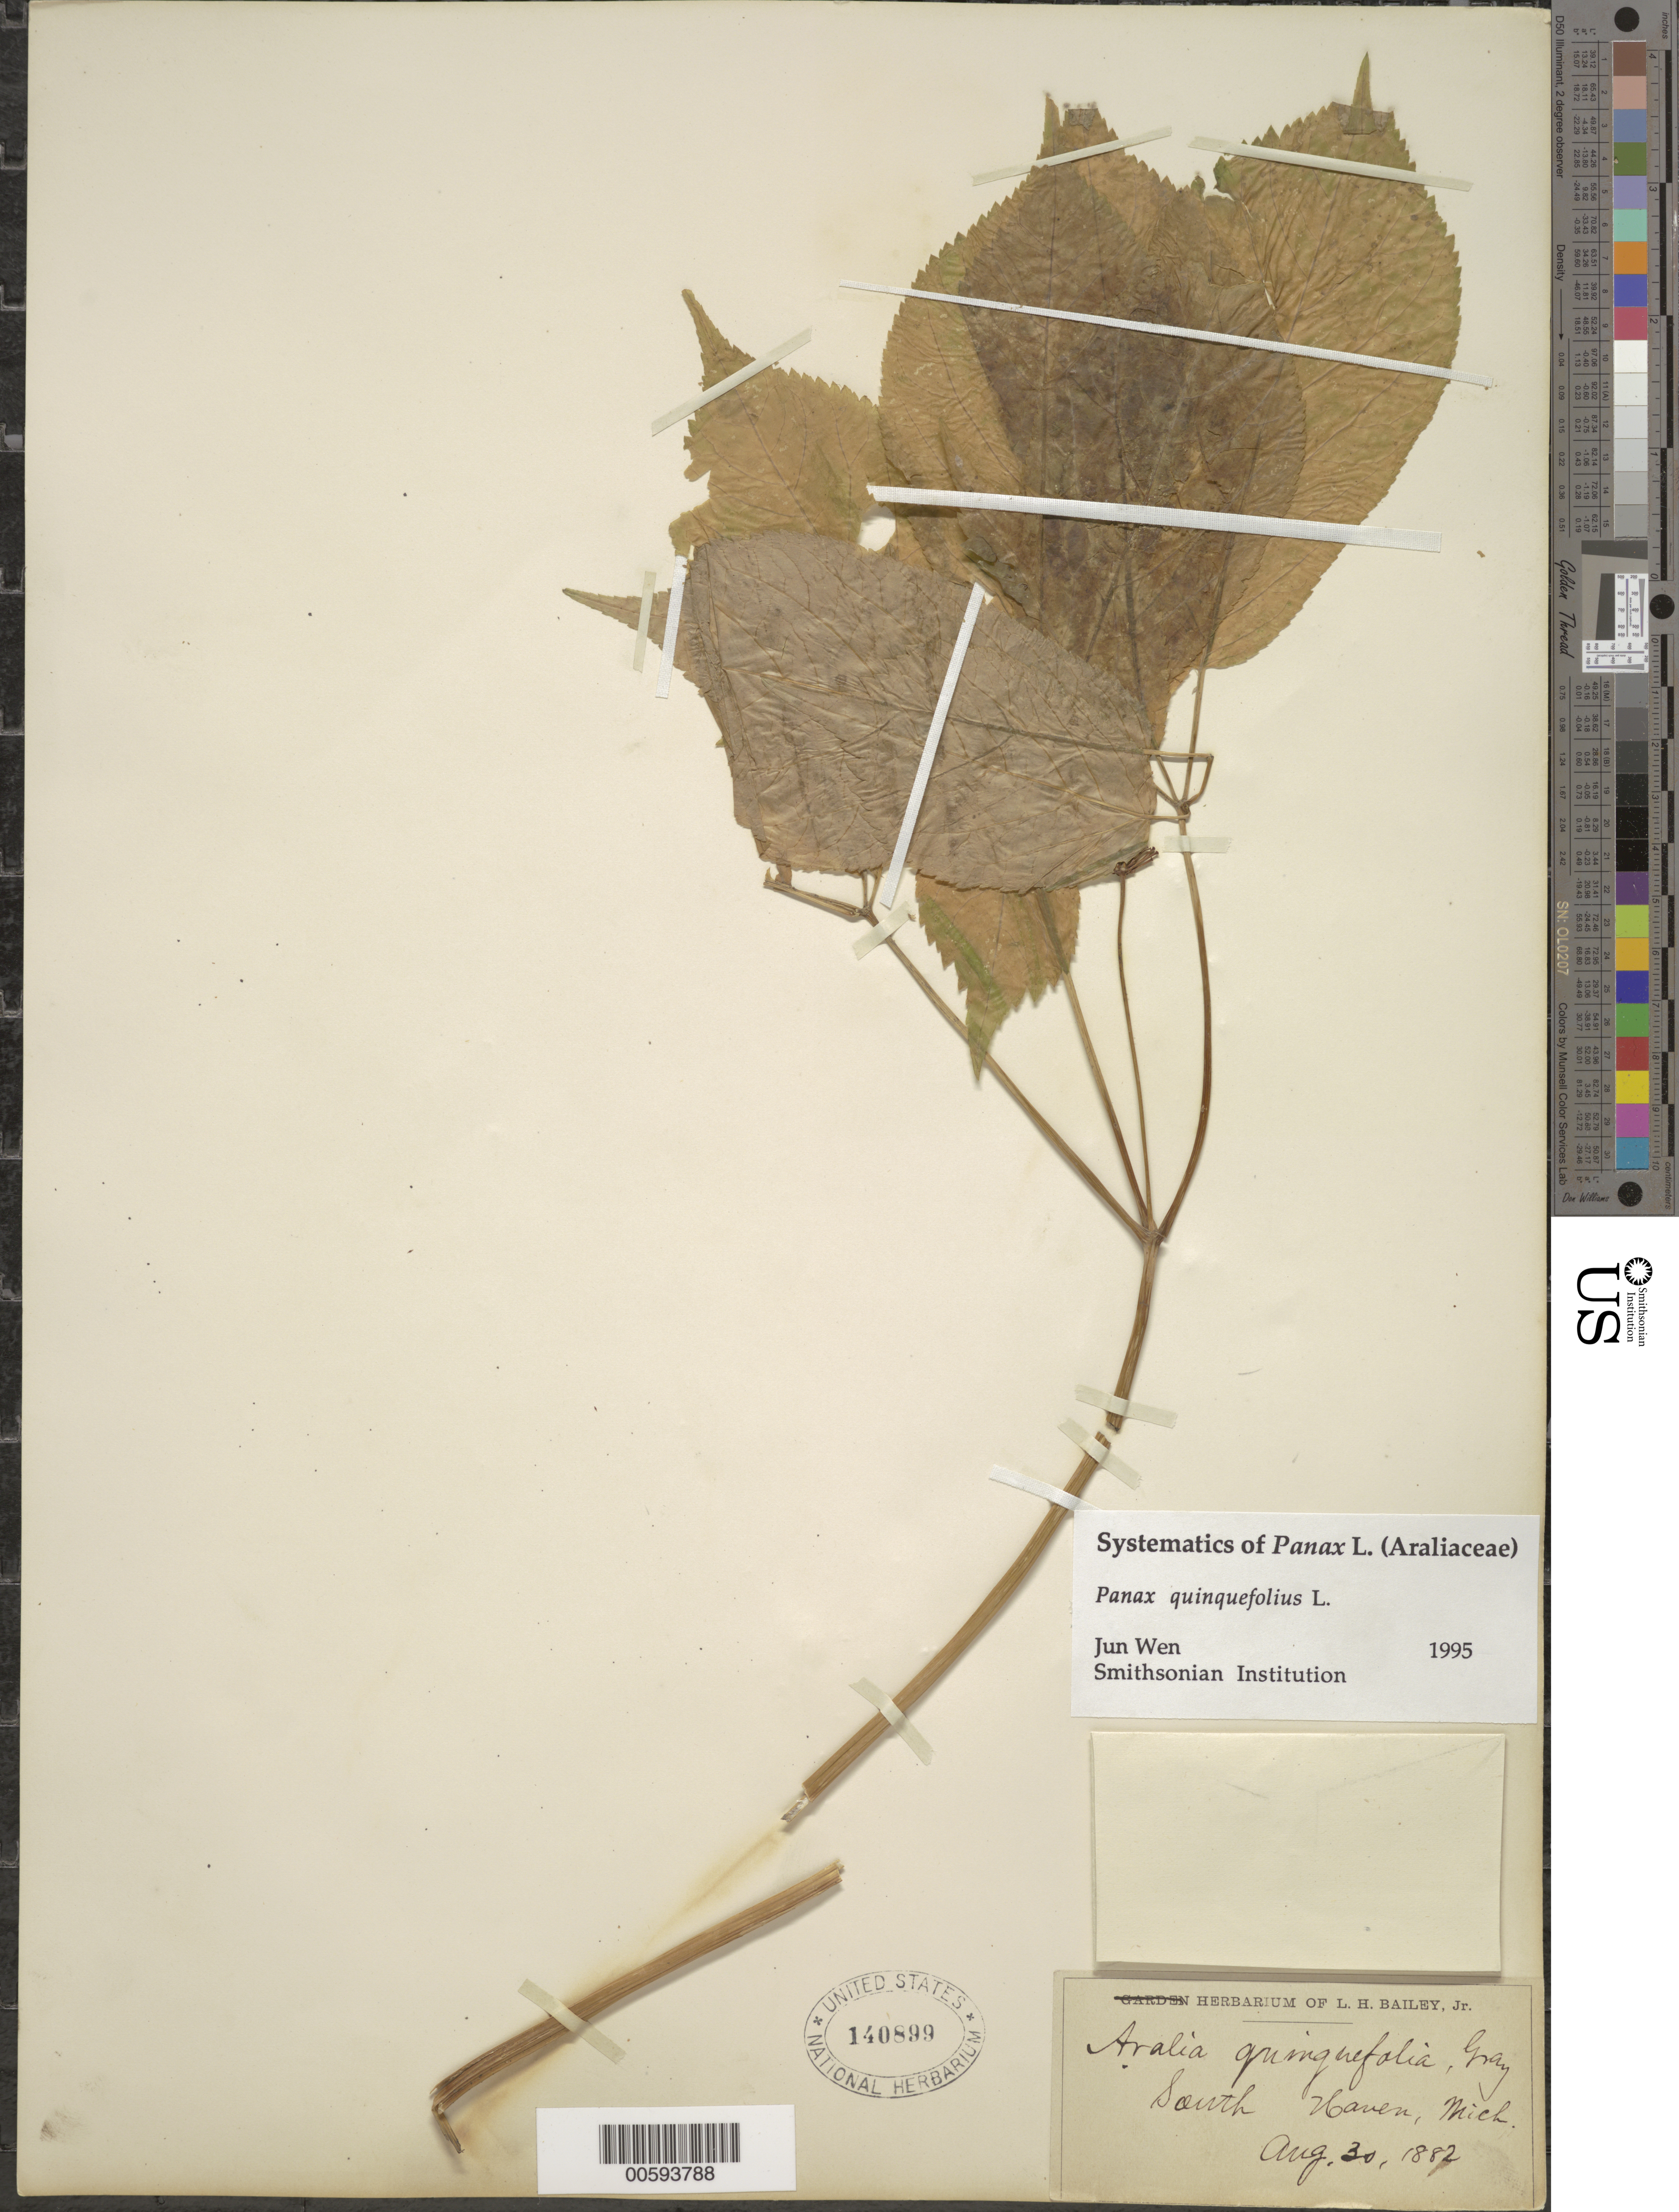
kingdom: Plantae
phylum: Tracheophyta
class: Magnoliopsida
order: Apiales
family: Araliaceae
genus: Panax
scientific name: Panax quinquefolius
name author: L.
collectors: L. H. Bailey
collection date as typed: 30 Aug 1882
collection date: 1882-08-30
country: United States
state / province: Michigan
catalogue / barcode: US 140899